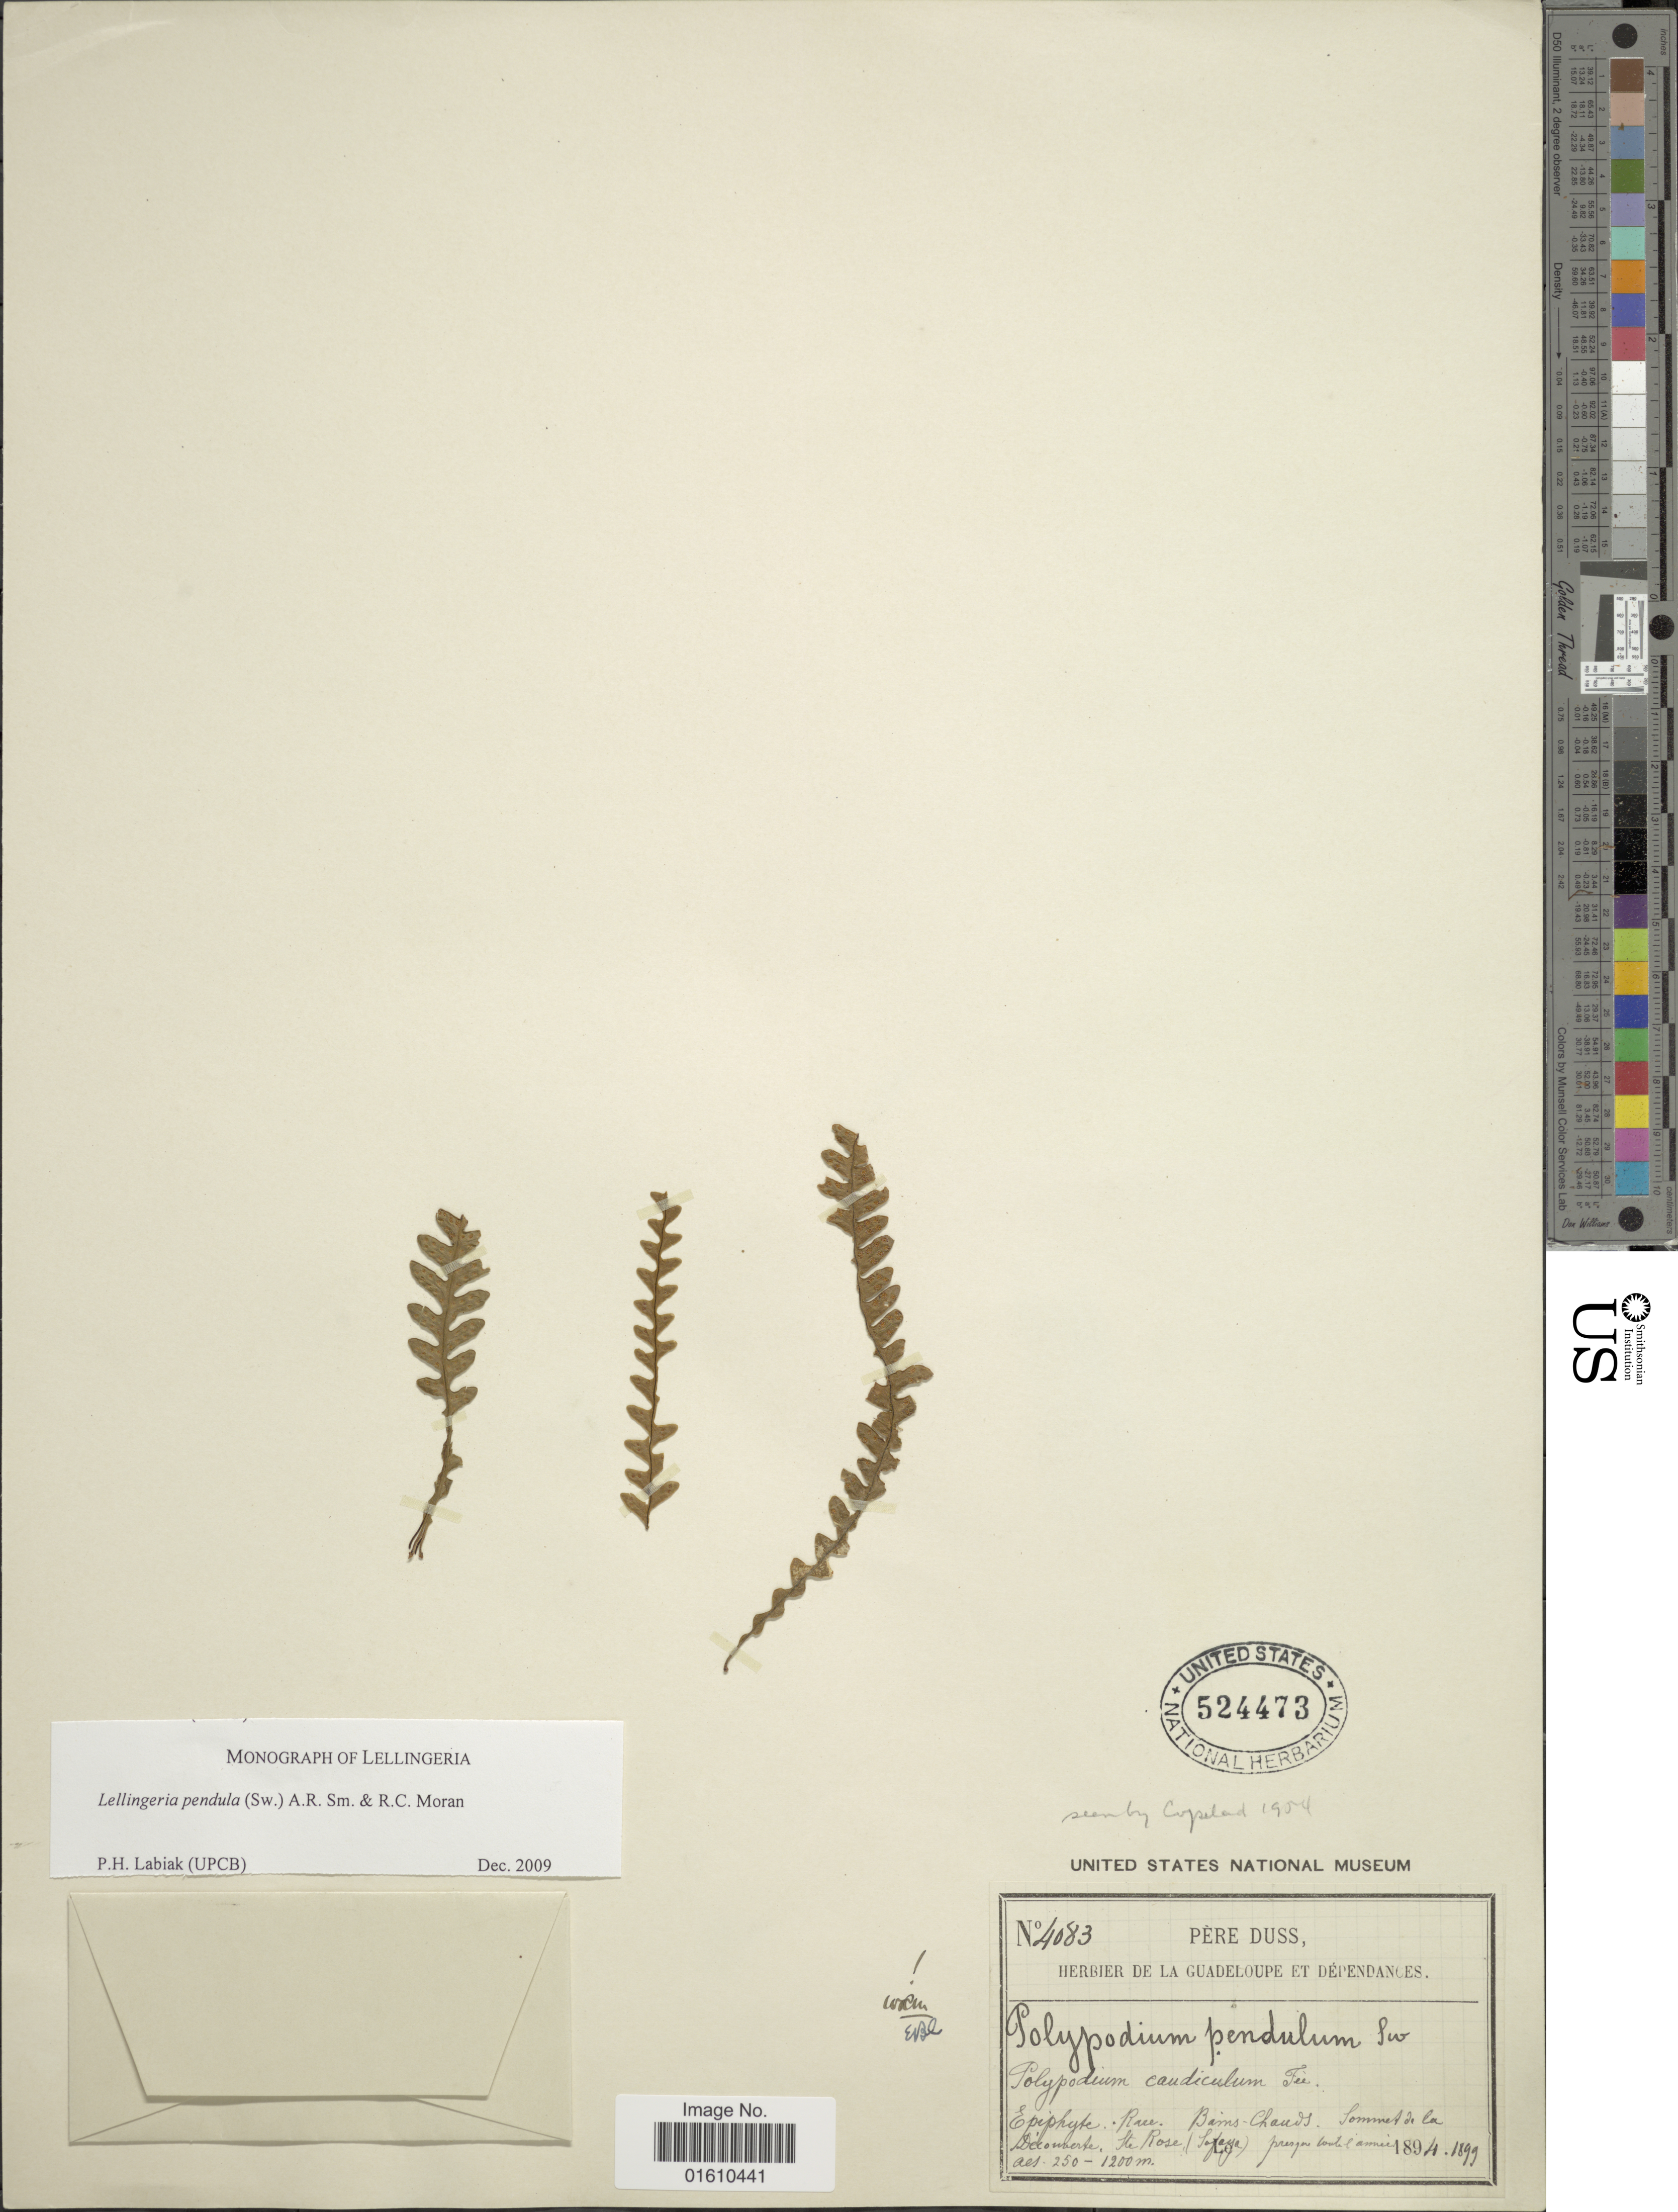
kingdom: Plantae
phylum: Tracheophyta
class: Polypodiopsida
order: Polypodiales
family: Polypodiaceae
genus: Lellingeria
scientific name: Lellingeria pendula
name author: (Sw.) A.R. Sm. & R.C. Moran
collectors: Père Duss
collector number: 4083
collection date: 1894/1899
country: Guadeloupe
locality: Bains-Chauds, Sommet de la Découverte, Ste. Rose (Sofaïa) presque toute l'annee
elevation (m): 250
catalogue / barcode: US 524473